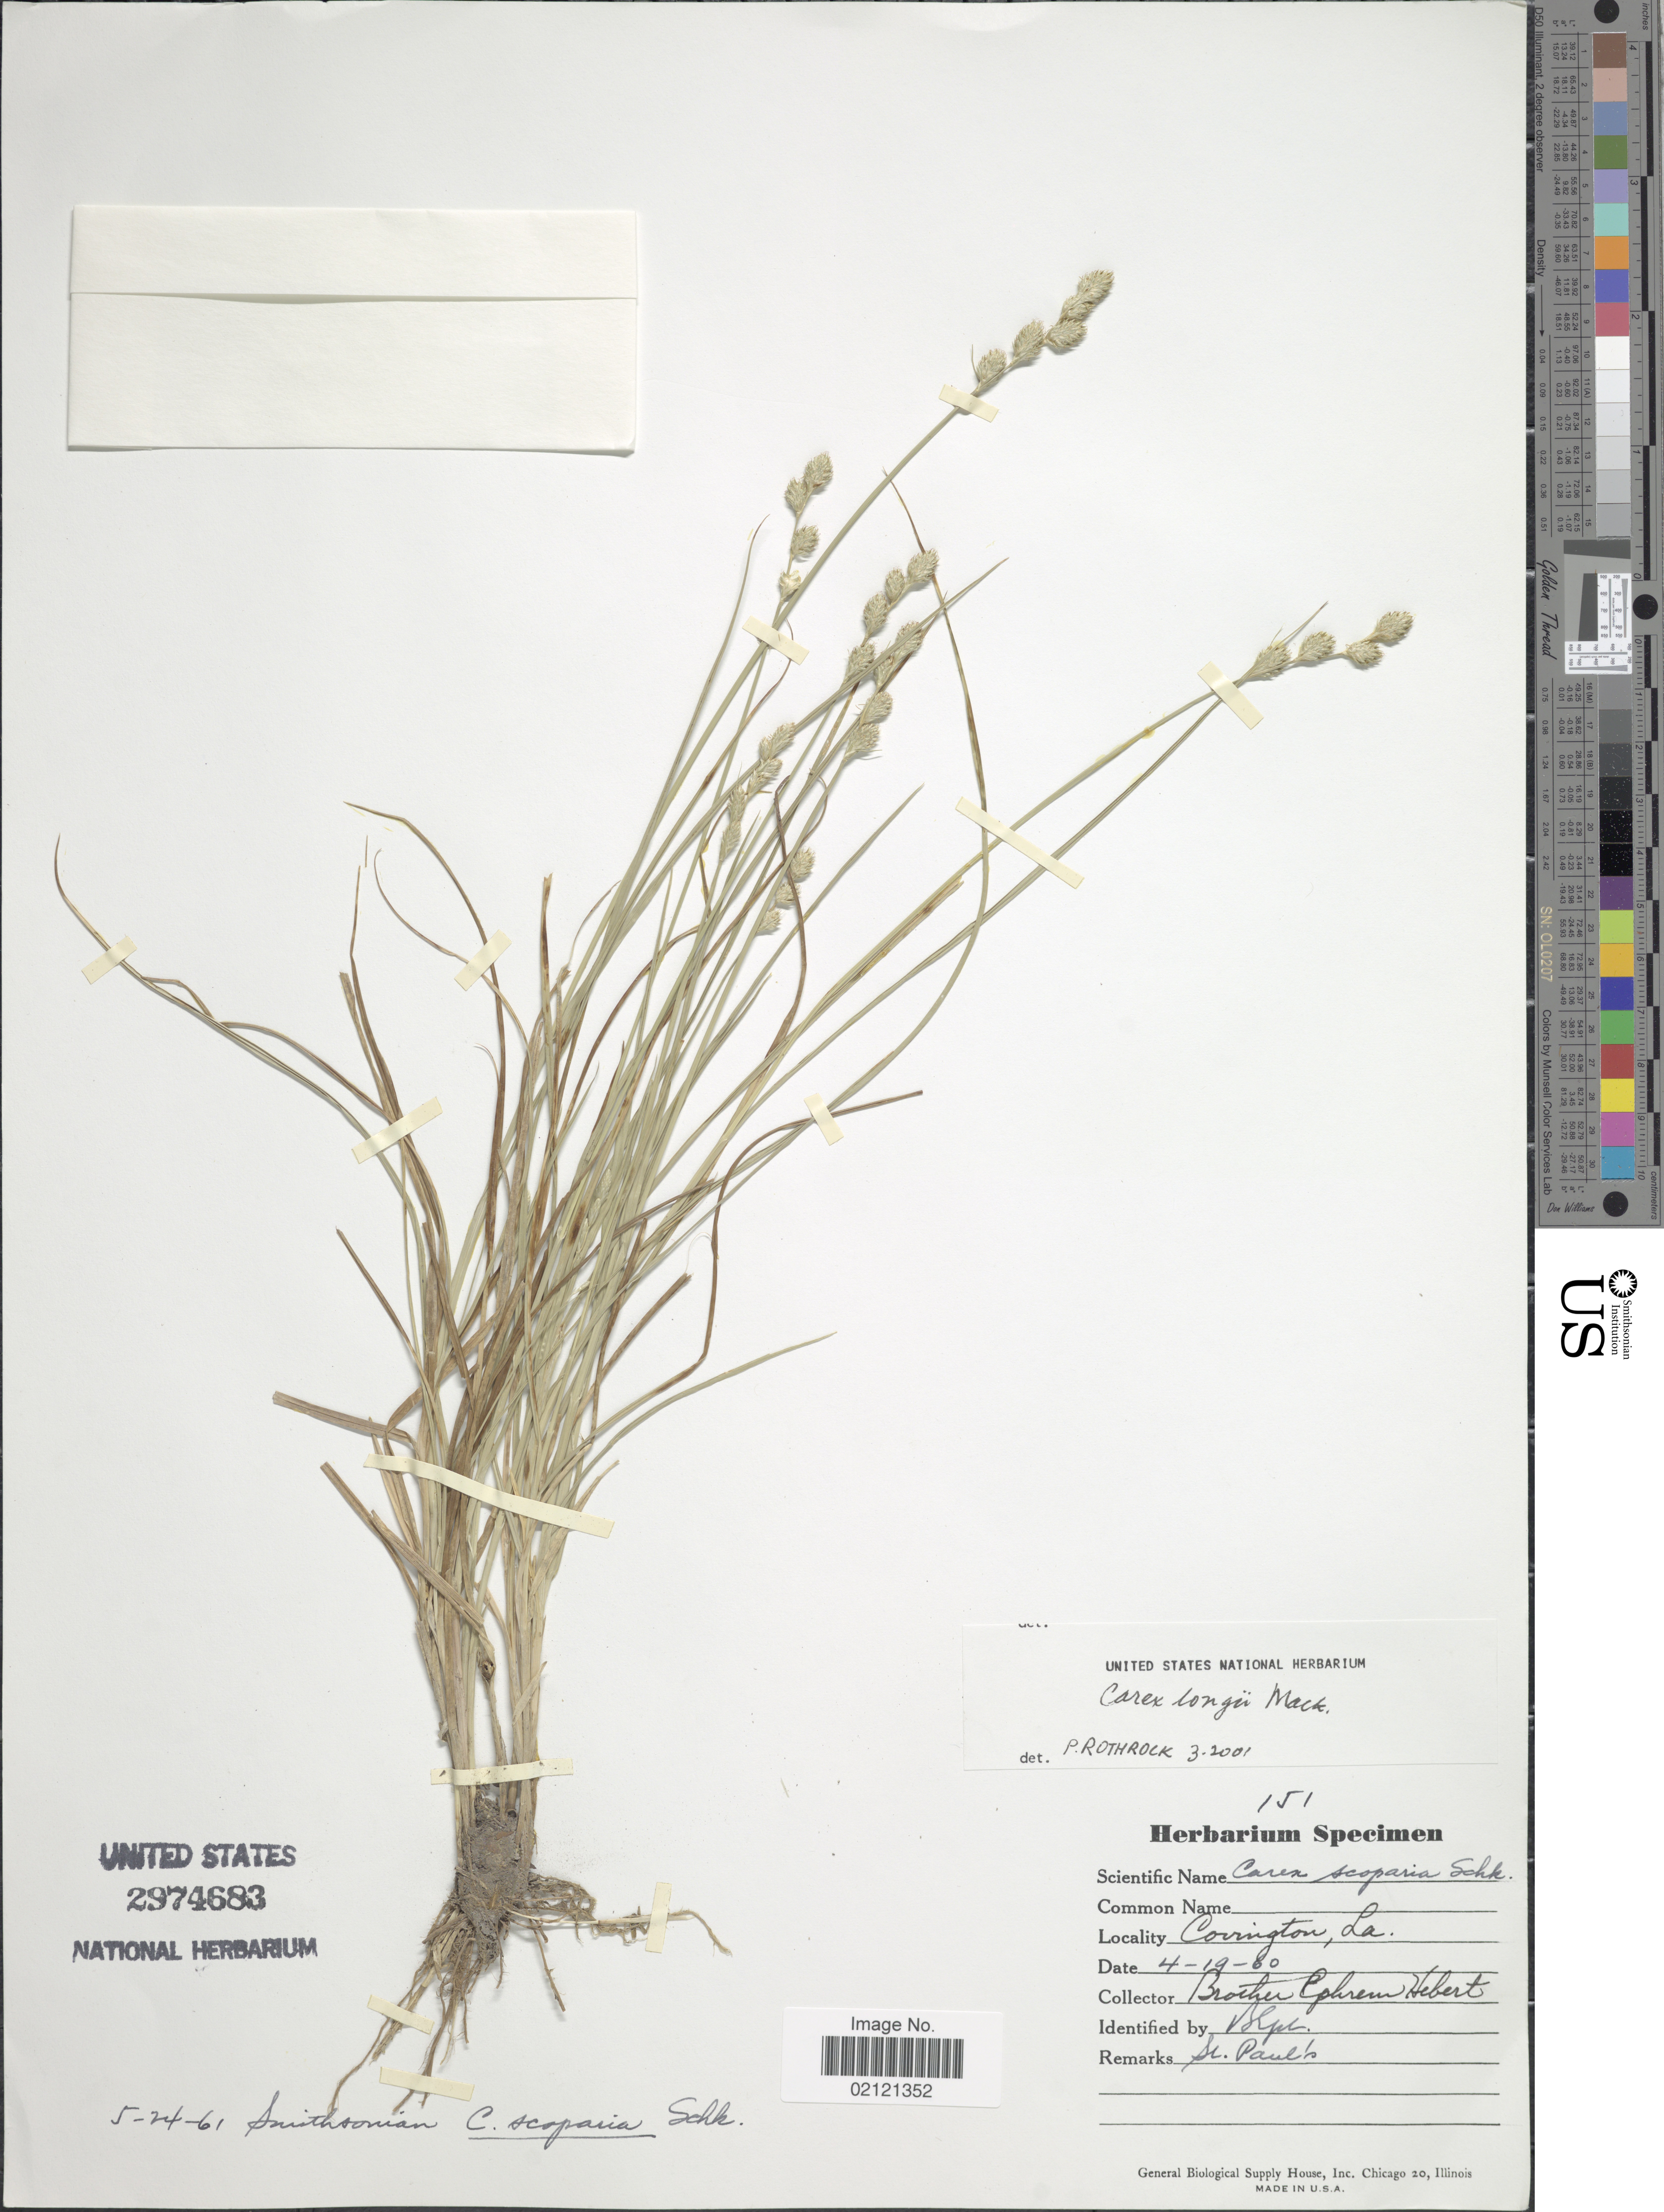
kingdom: Plantae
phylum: Tracheophyta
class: Liliopsida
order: Poales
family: Cyperaceae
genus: Carex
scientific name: Carex longii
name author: Mack.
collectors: E. Hebert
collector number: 151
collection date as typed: Transcribed d/m/y: 19/4/80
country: United States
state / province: Louisiana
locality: Covington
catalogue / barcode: US 2974683